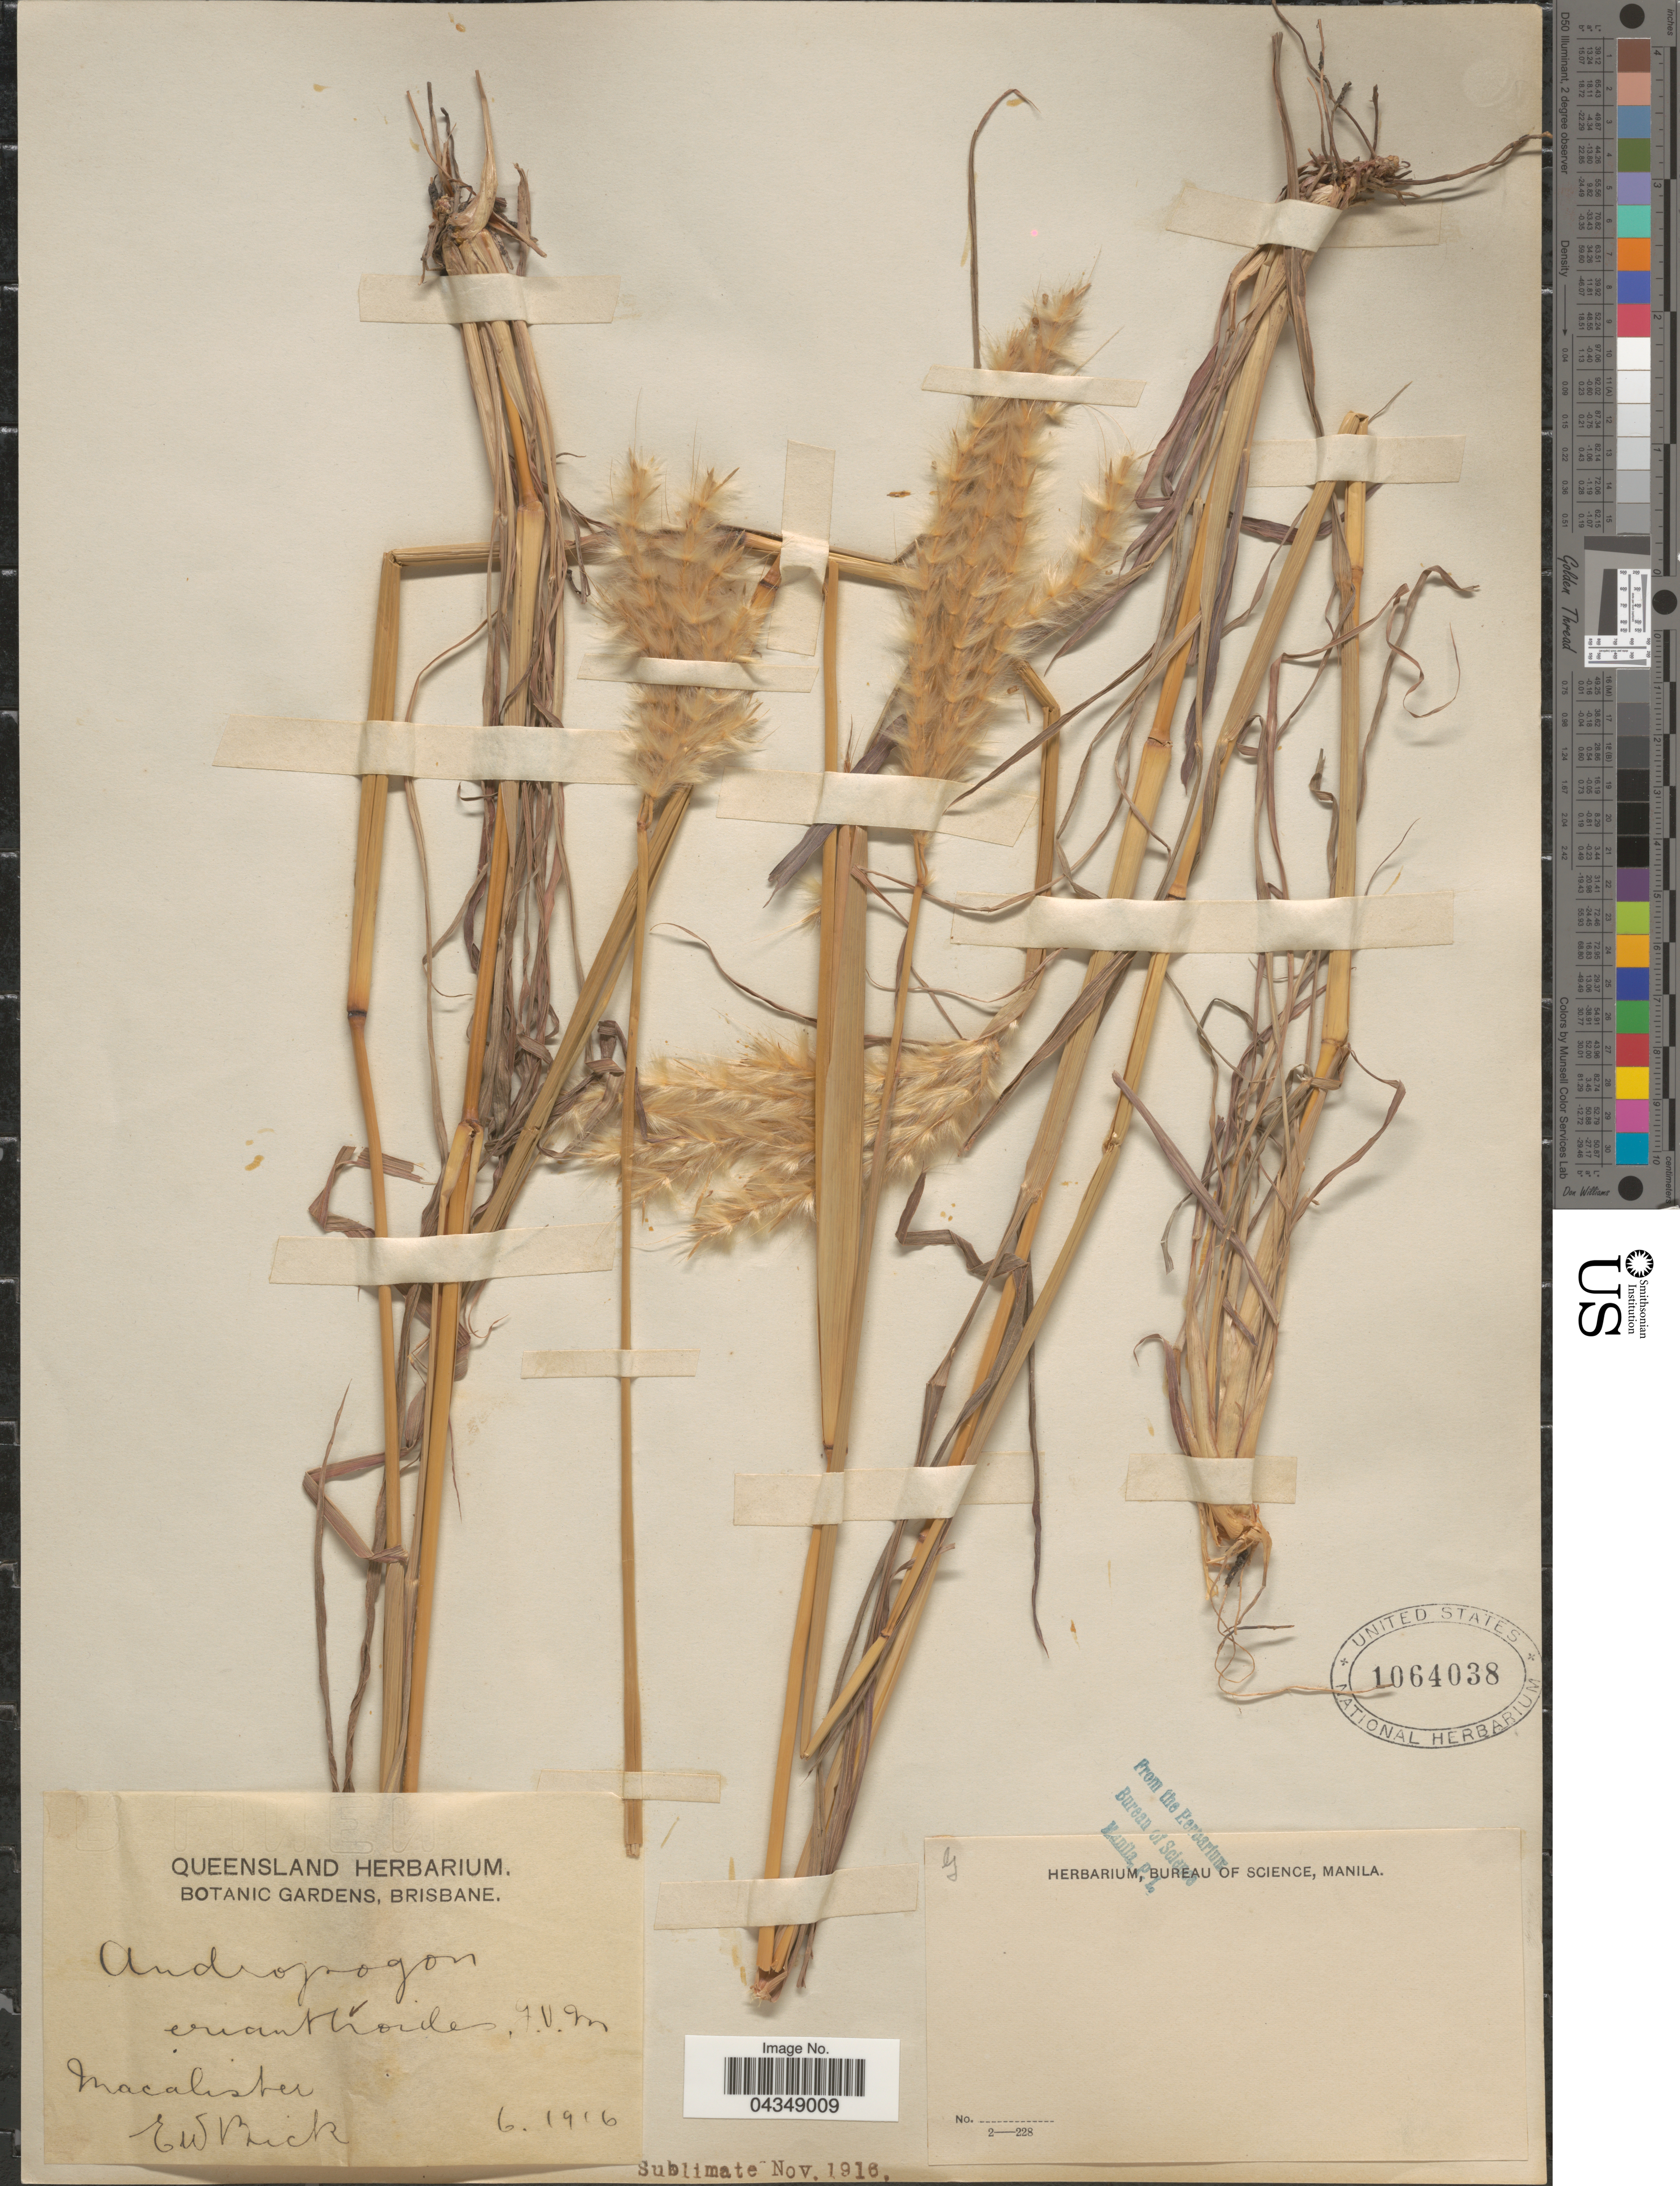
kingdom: Plantae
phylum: Tracheophyta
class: Liliopsida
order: Poales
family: Poaceae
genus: Bothriochloa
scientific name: Bothriochloa erianthoides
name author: (F. Muell.) C. E. Hubb.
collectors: E. Bick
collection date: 1916-06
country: Australia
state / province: Queensland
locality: Macalister.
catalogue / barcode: US 1064038